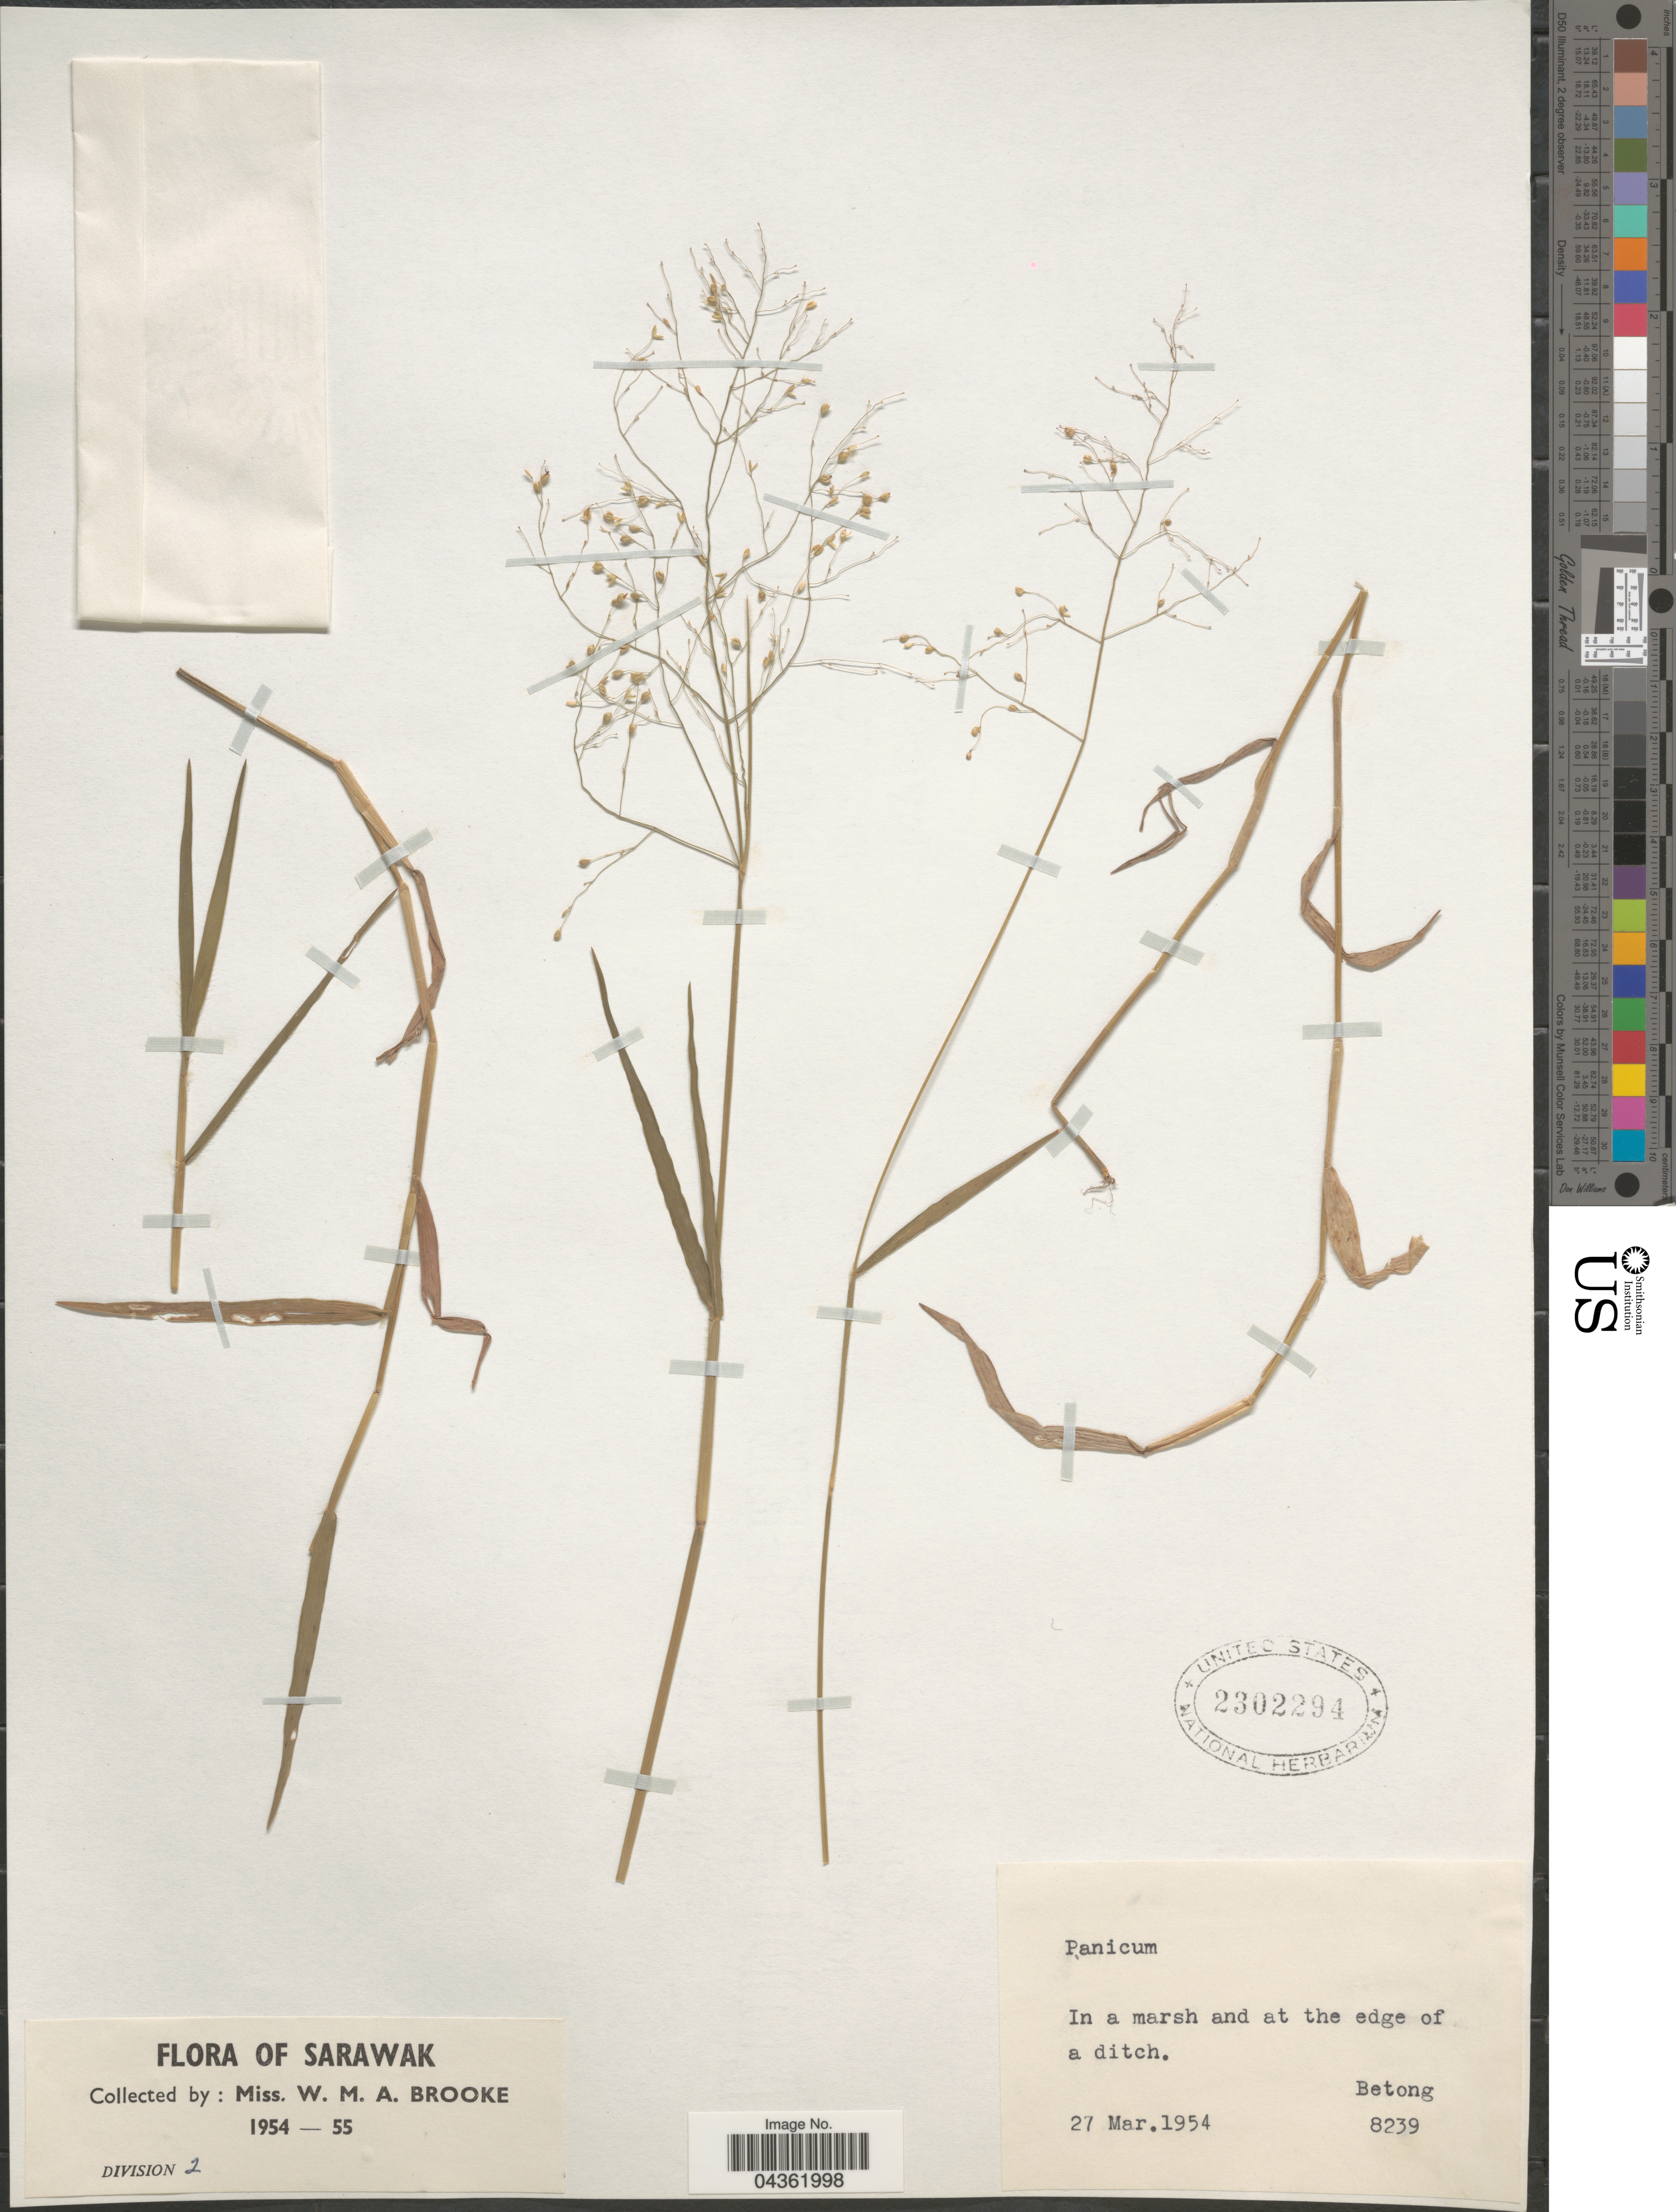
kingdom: Plantae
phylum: Tracheophyta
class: Liliopsida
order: Poales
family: Poaceae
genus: Isachne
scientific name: Isachne sp.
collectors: W. Brooke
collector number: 8239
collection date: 1954-03-27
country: Malaysia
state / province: Sarawak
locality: In a marsh and at the edge of a ditch. Betong.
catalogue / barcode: US 2302294